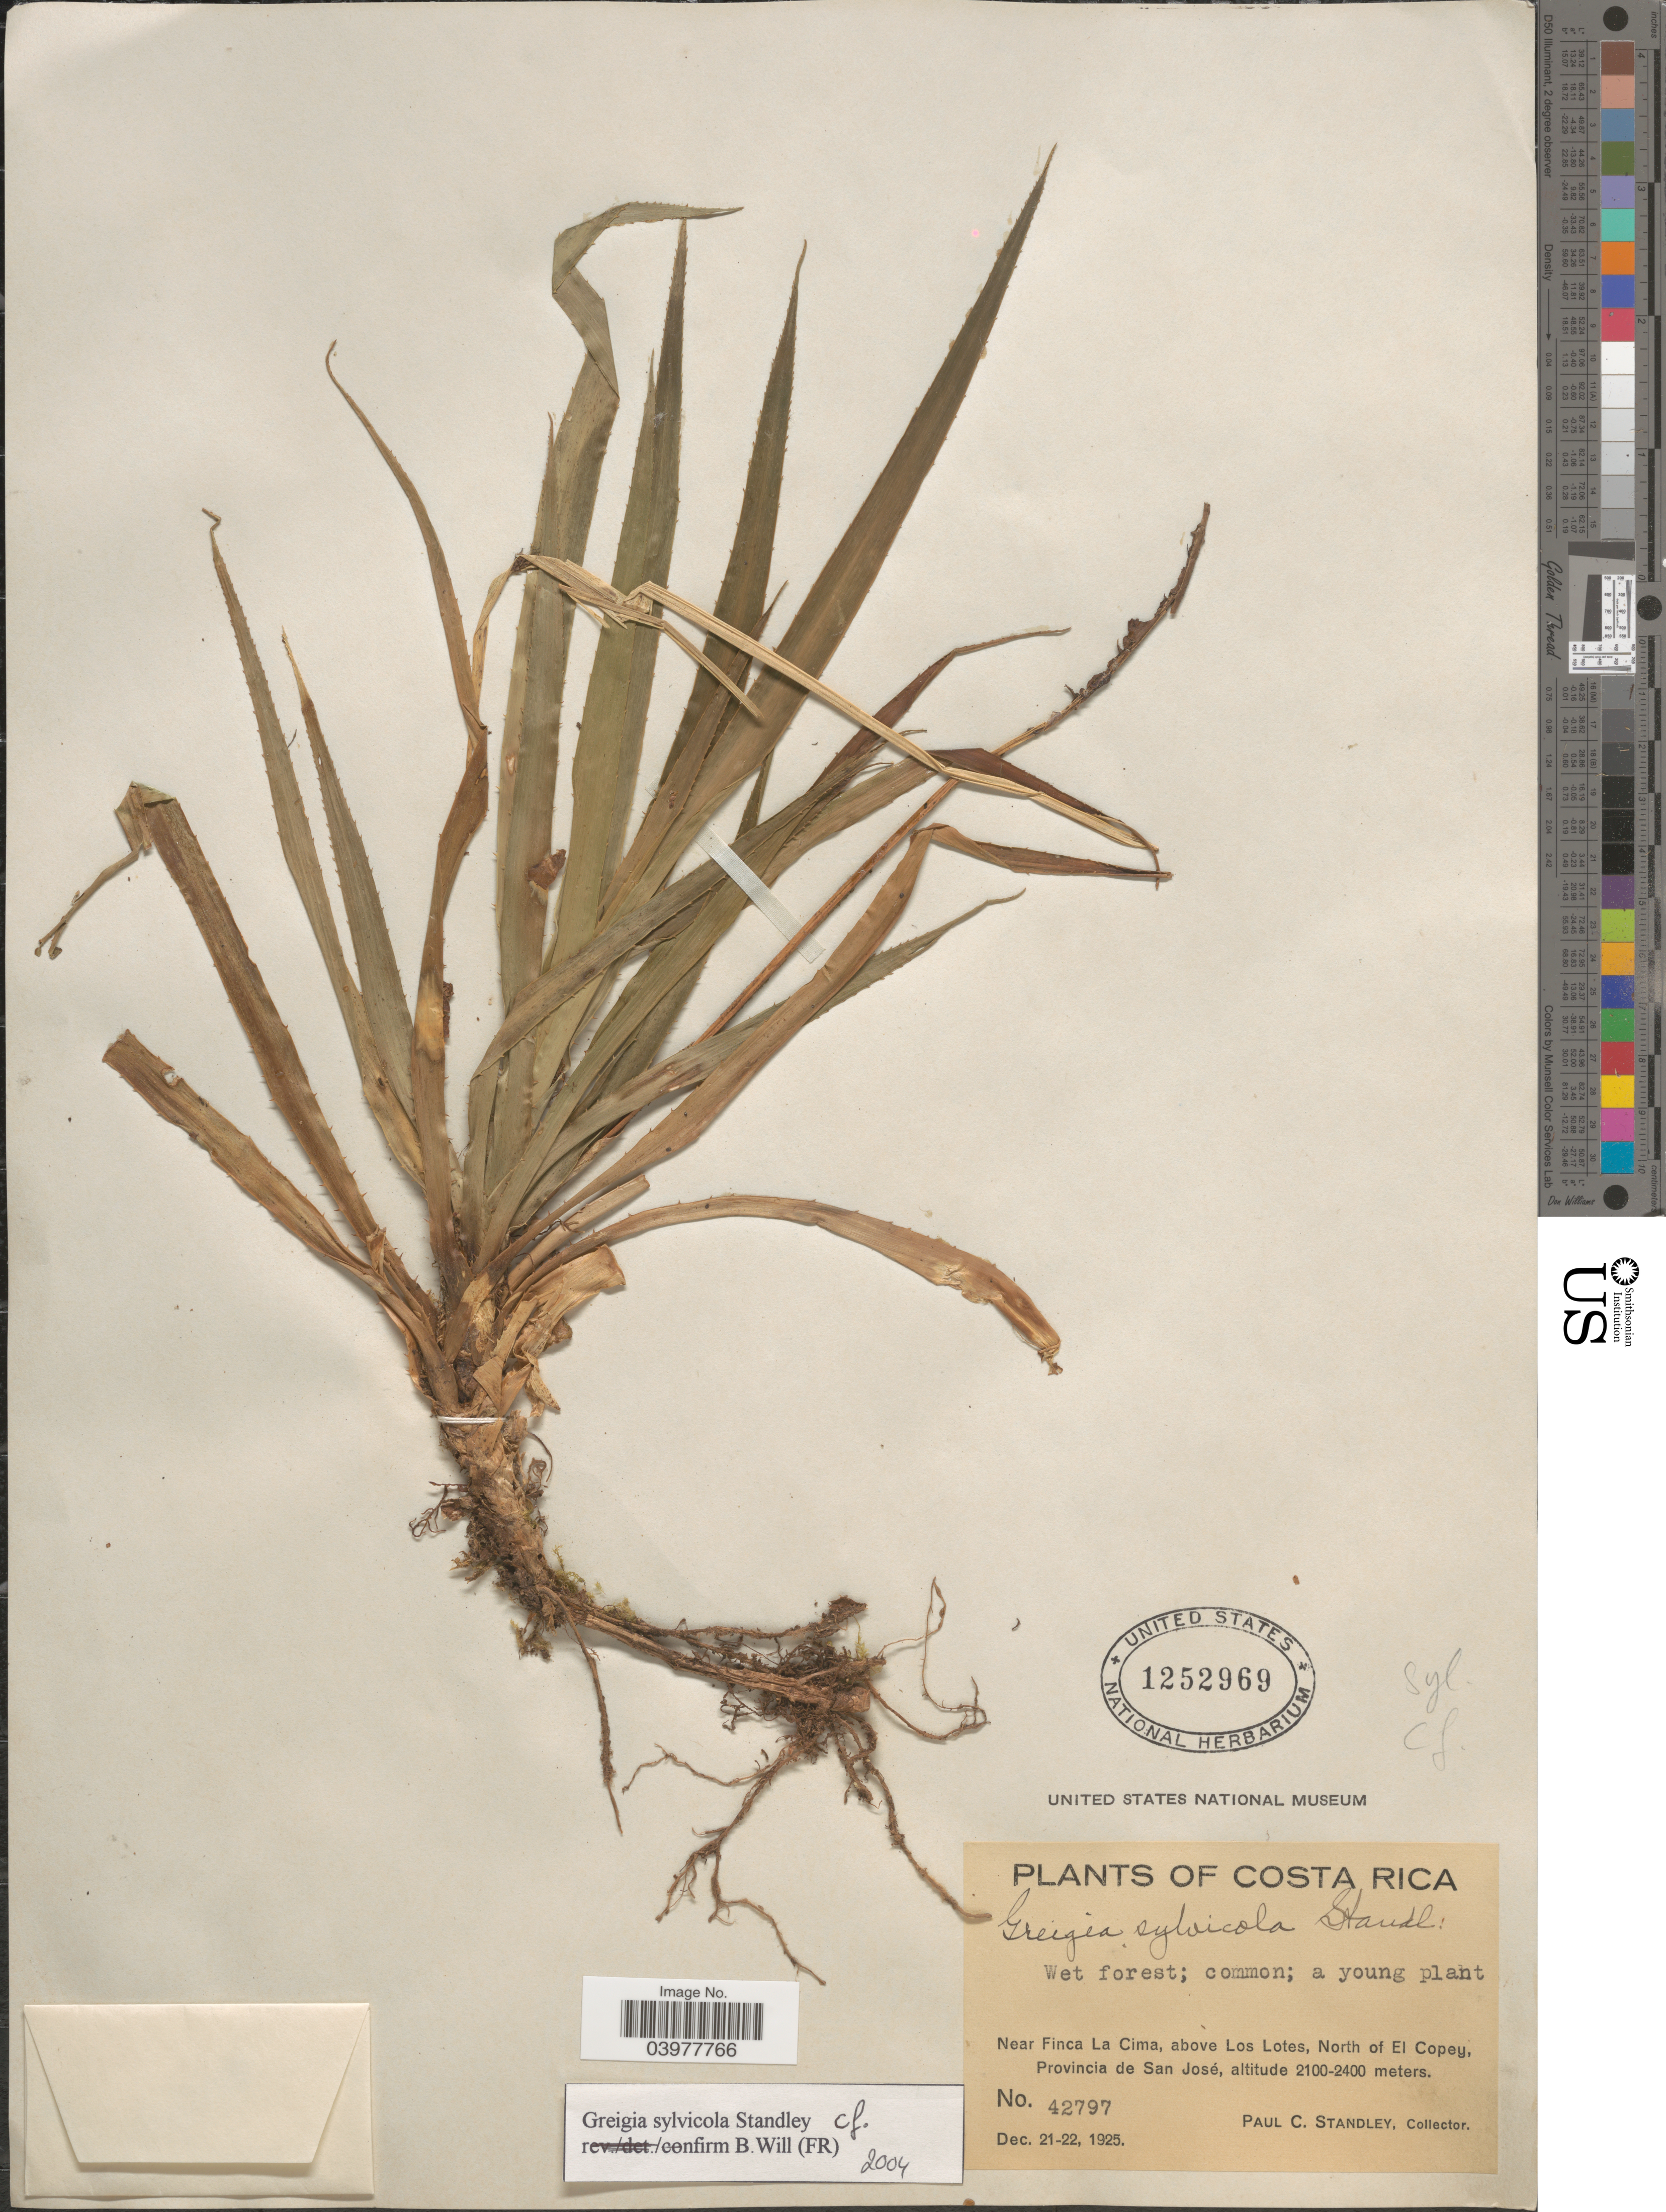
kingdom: Plantae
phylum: Tracheophyta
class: Liliopsida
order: Poales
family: Bromeliaceae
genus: Greigia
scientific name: Greigia sylvicola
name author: Standl.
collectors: P. C. Standley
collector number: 42797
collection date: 1925-12-21/1925-12-22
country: Costa Rica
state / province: San José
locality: Near Finca La Cima, above Los Lotes, North of El Copey.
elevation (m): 2100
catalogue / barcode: US 1252969